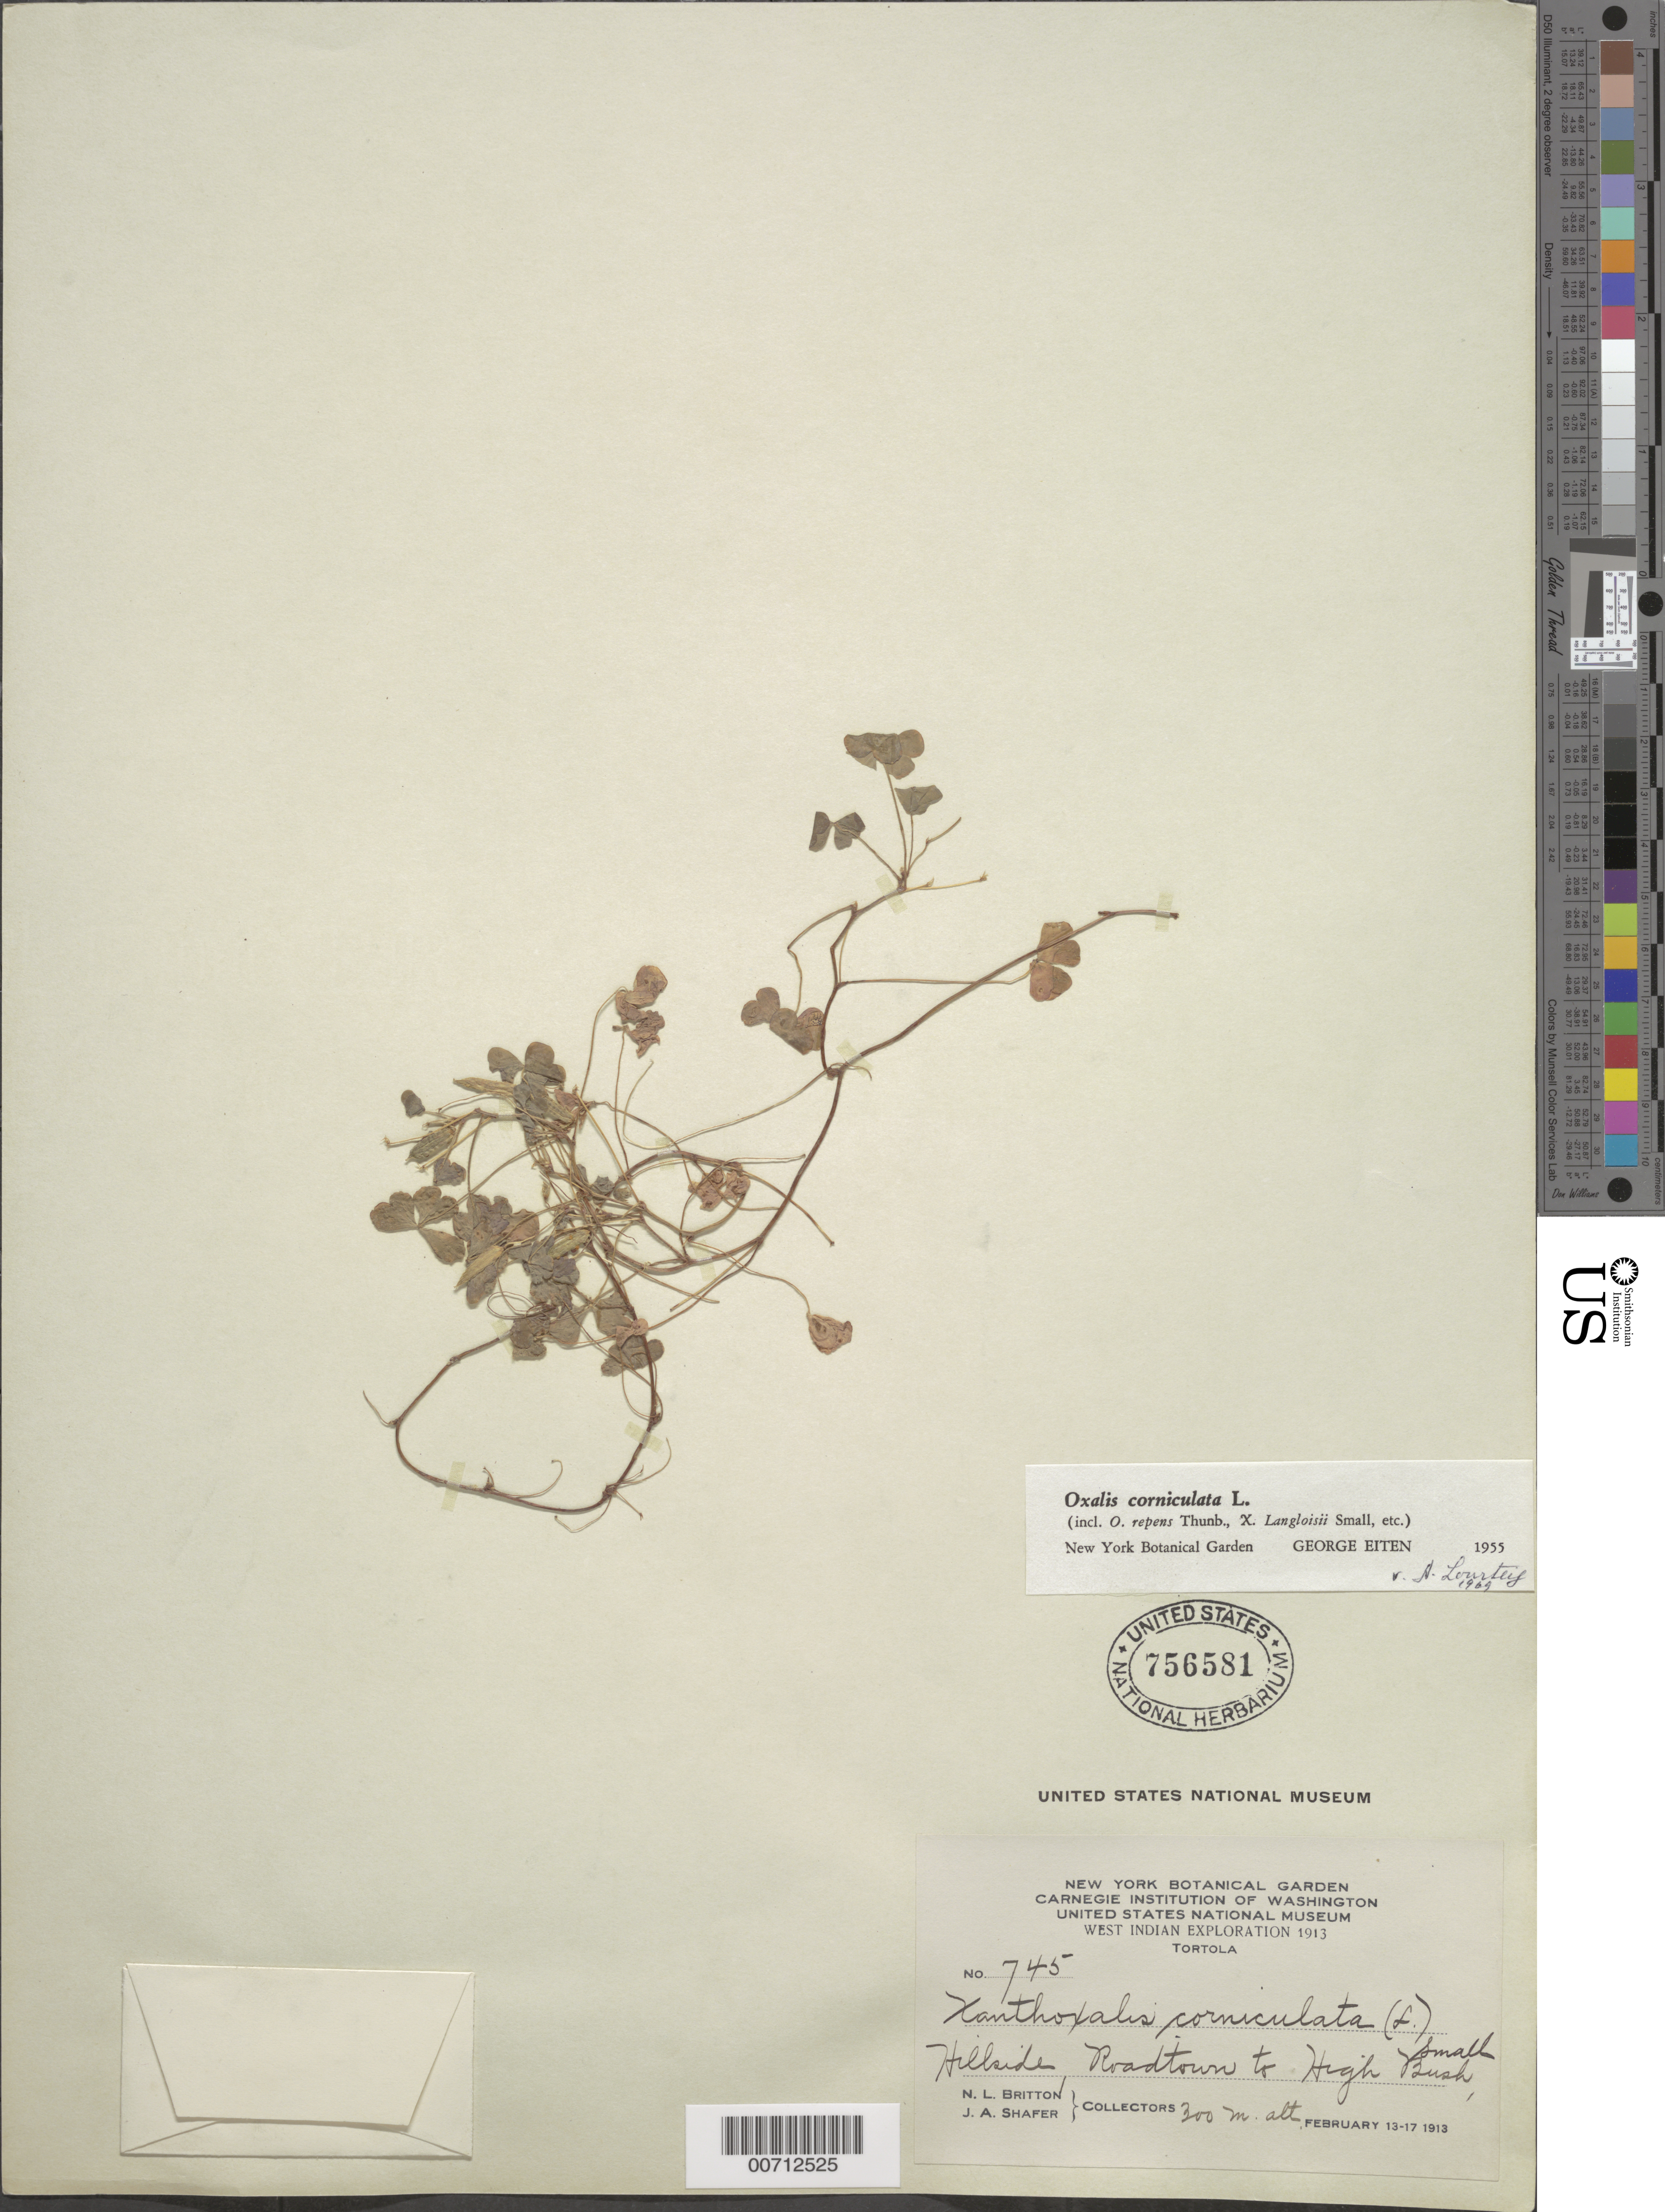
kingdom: Plantae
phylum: Tracheophyta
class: Magnoliopsida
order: Oxalidales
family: Oxalidaceae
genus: Oxalis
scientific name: Oxalis corniculata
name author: L.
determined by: Lourteig, A.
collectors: N. Britton & J. A. Shafer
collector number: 745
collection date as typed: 13 Feb 1913 to 17 Feb 1913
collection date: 1913-02-13/1913-02-17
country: British Virgin Islands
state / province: Tortola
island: Tortola Island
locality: Roadtown to High Bush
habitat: Hillside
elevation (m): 300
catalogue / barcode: US 756581